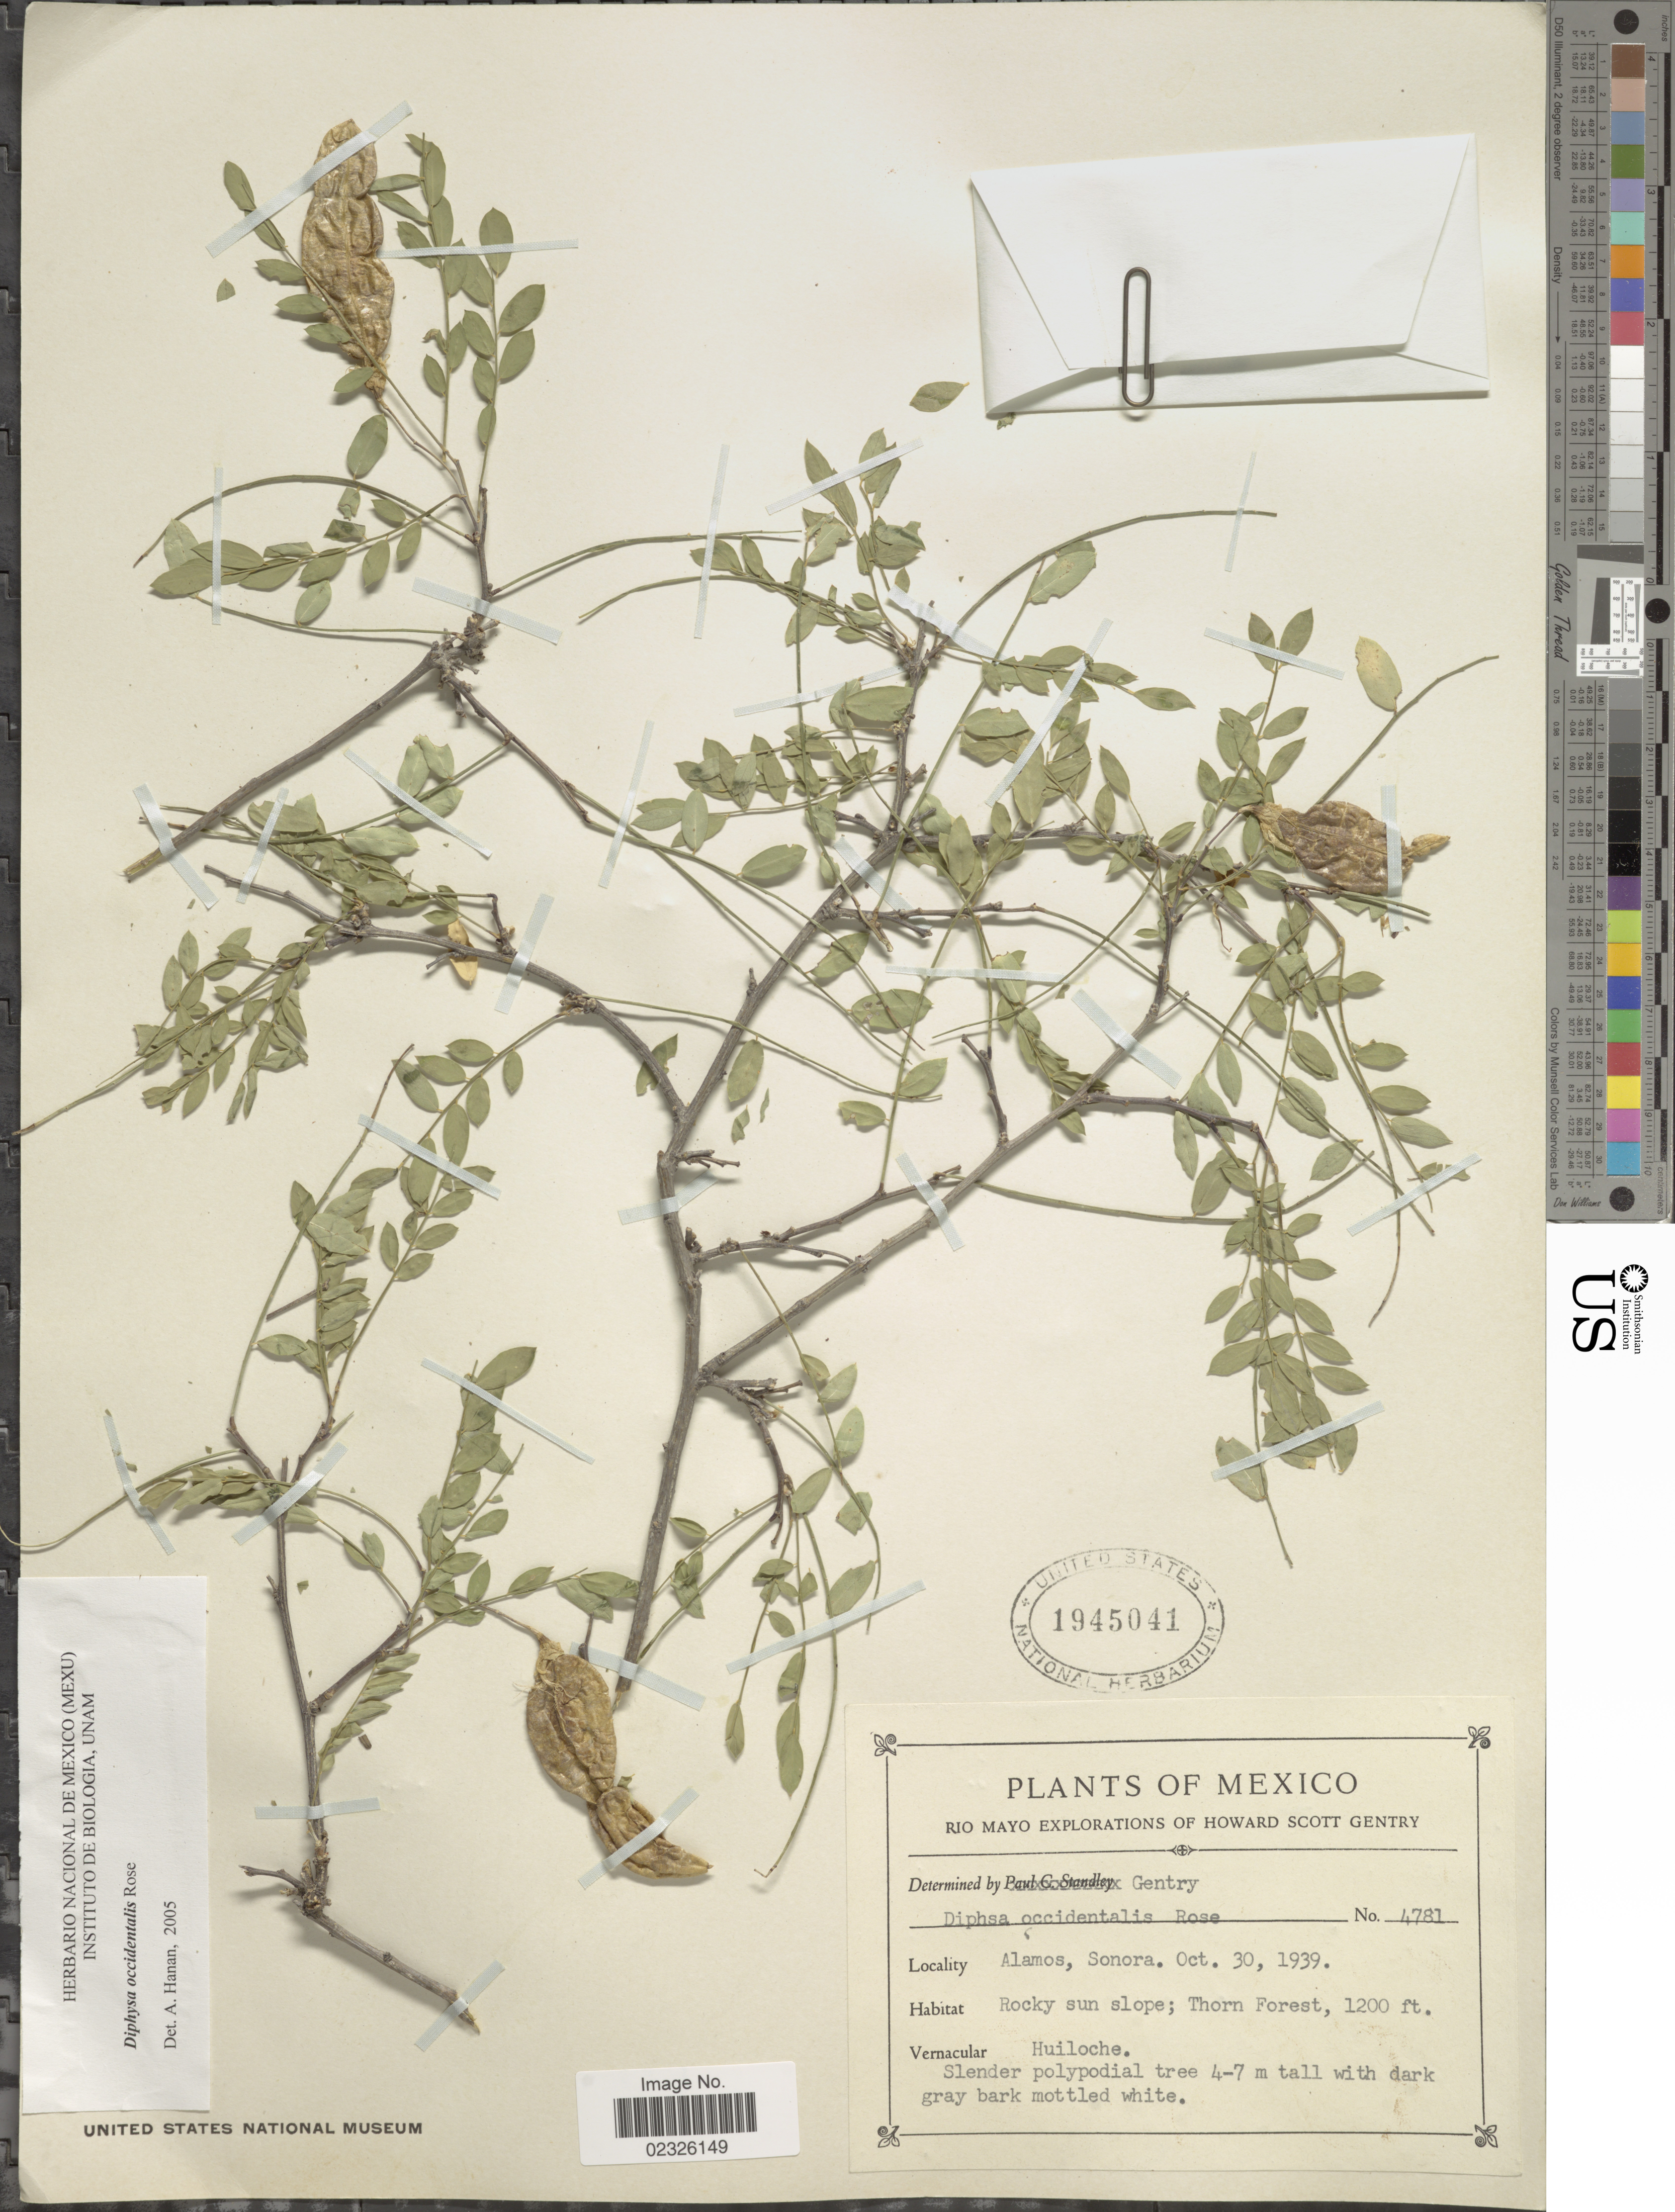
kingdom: Plantae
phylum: Tracheophyta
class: Magnoliopsida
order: Fabales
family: Fabaceae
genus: Diphysa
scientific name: Diphysa occidentalis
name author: Rose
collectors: H. S. Gentry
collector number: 4781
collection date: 1939-10-30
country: Mexico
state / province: Sonora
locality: Rio Mayo, Alamos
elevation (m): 366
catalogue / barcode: US 1945041